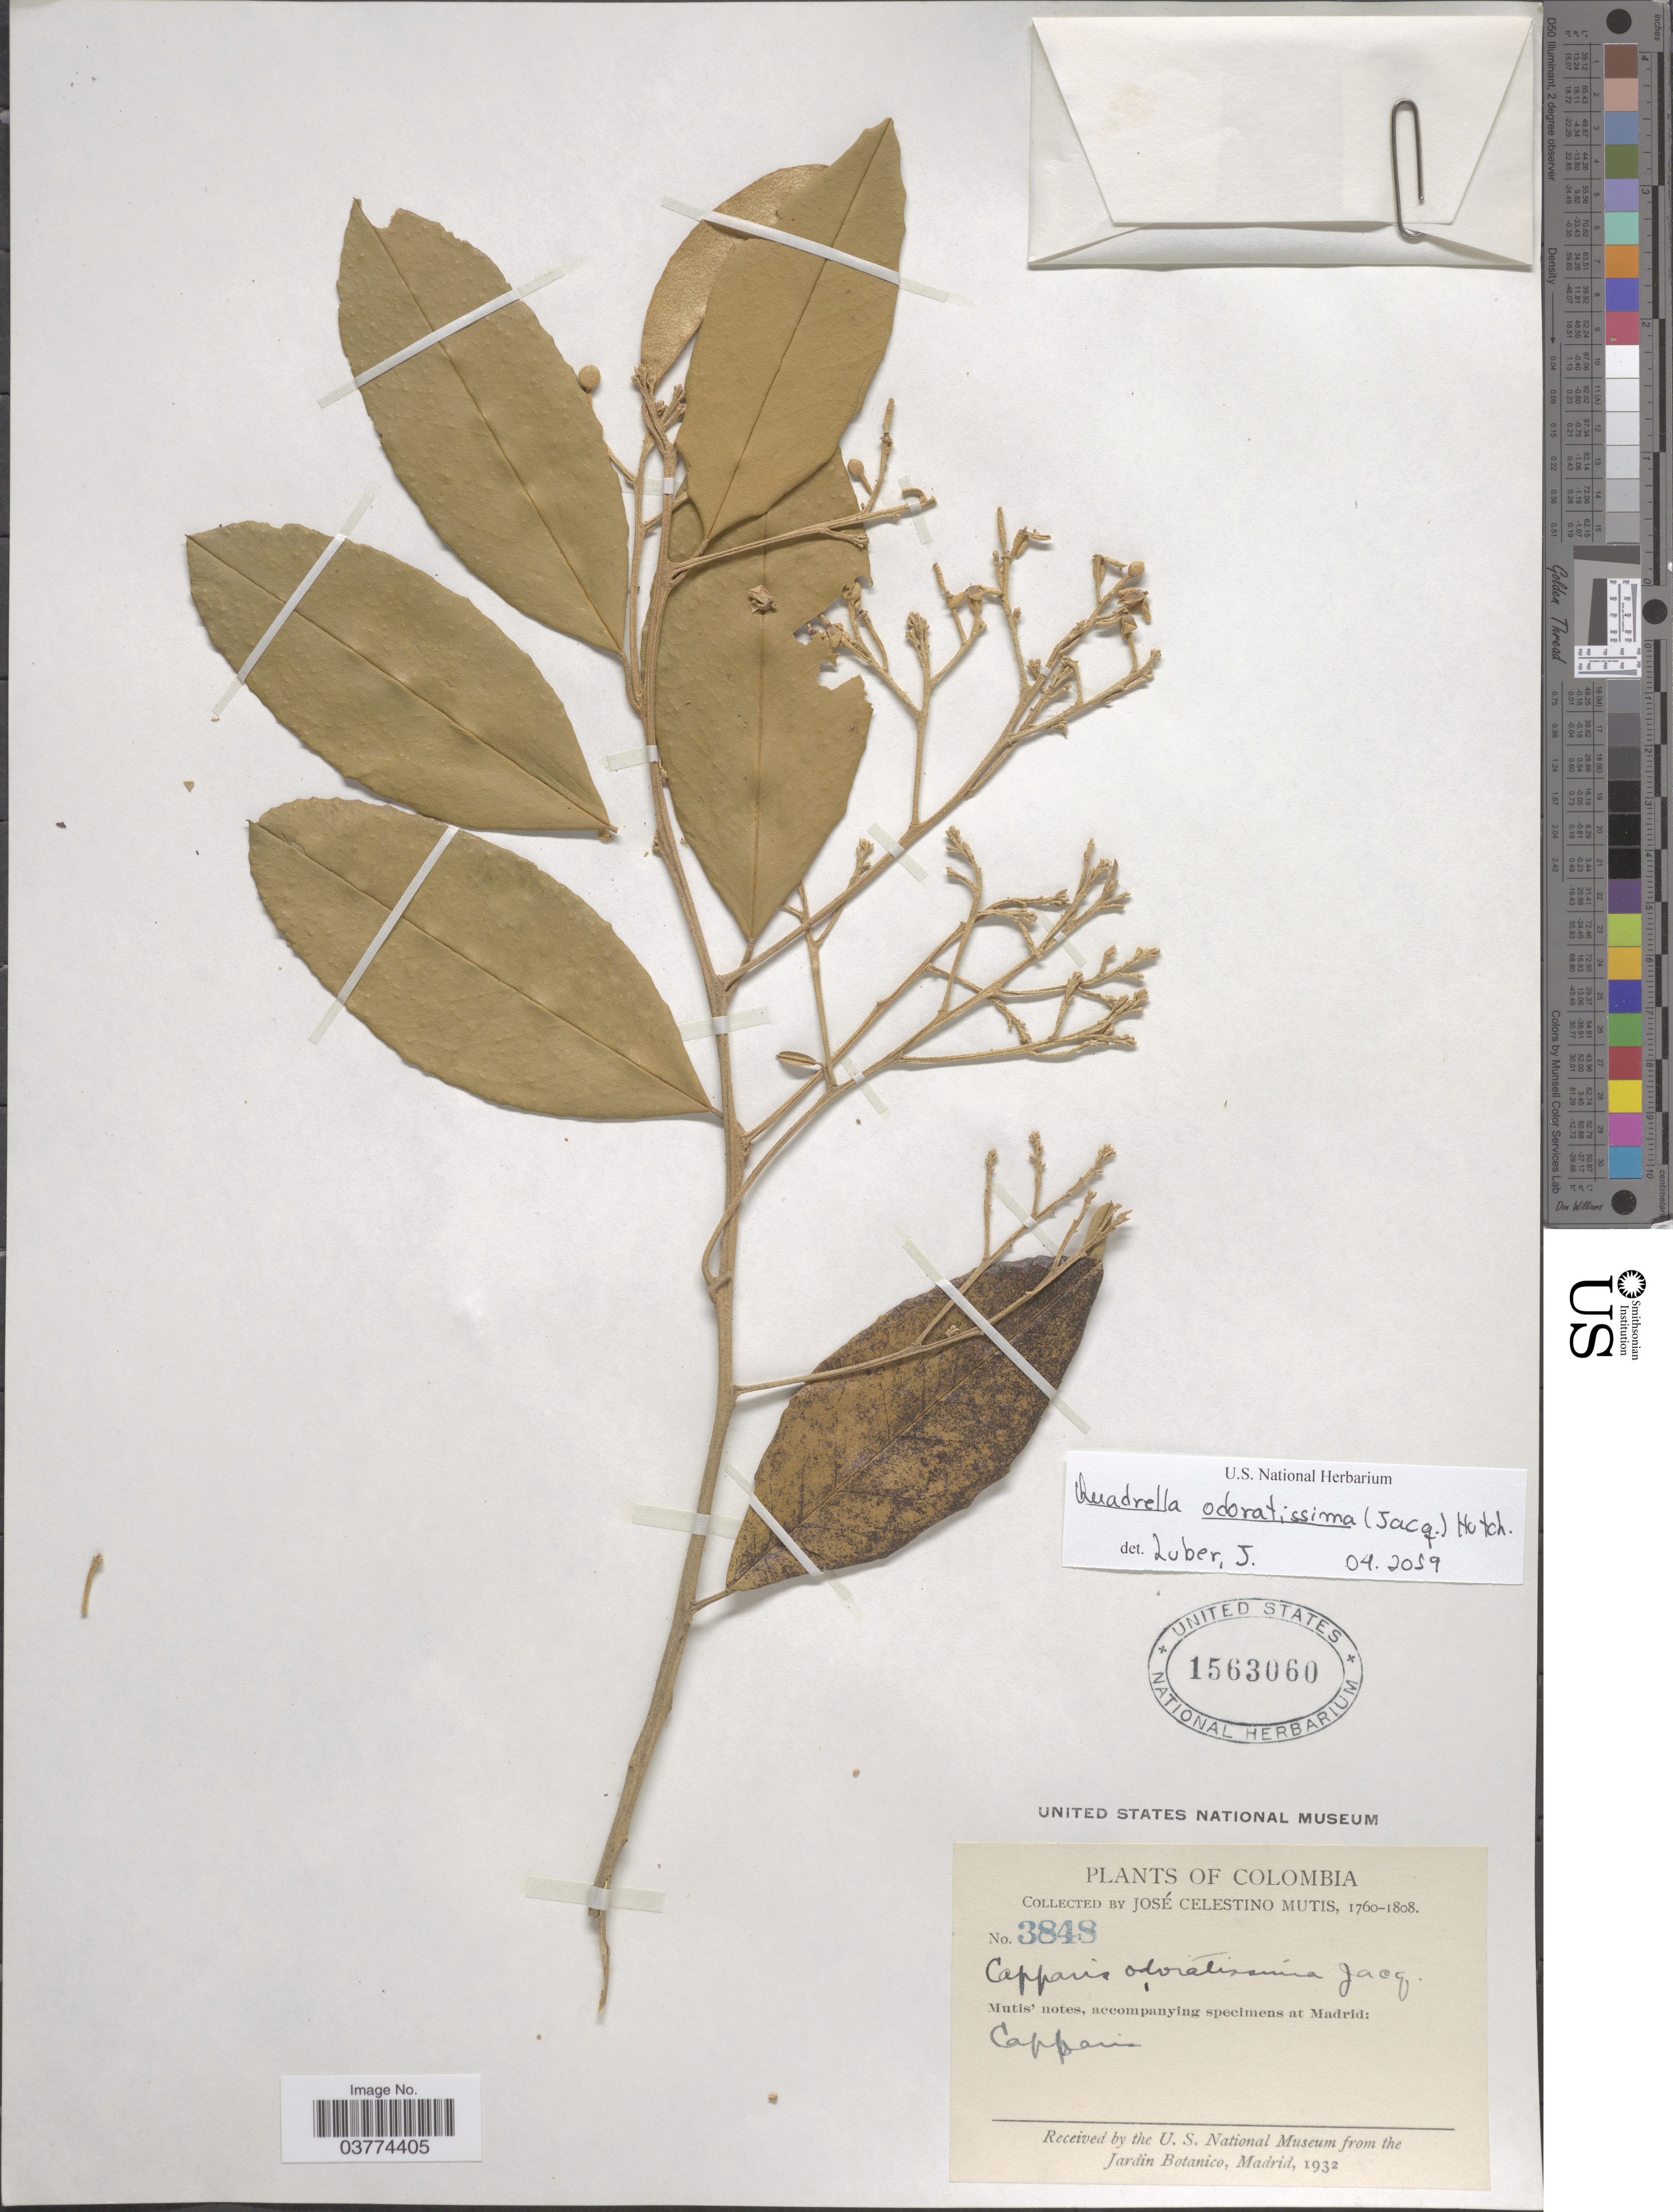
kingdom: Plantae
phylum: Tracheophyta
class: Magnoliopsida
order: Brassicales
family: Capparaceae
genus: Quadrella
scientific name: Quadrella odoratissima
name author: (Jacq.) Hutch.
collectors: J. C. B. Mutis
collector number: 3848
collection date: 1760/1808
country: Colombia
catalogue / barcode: US 1563060